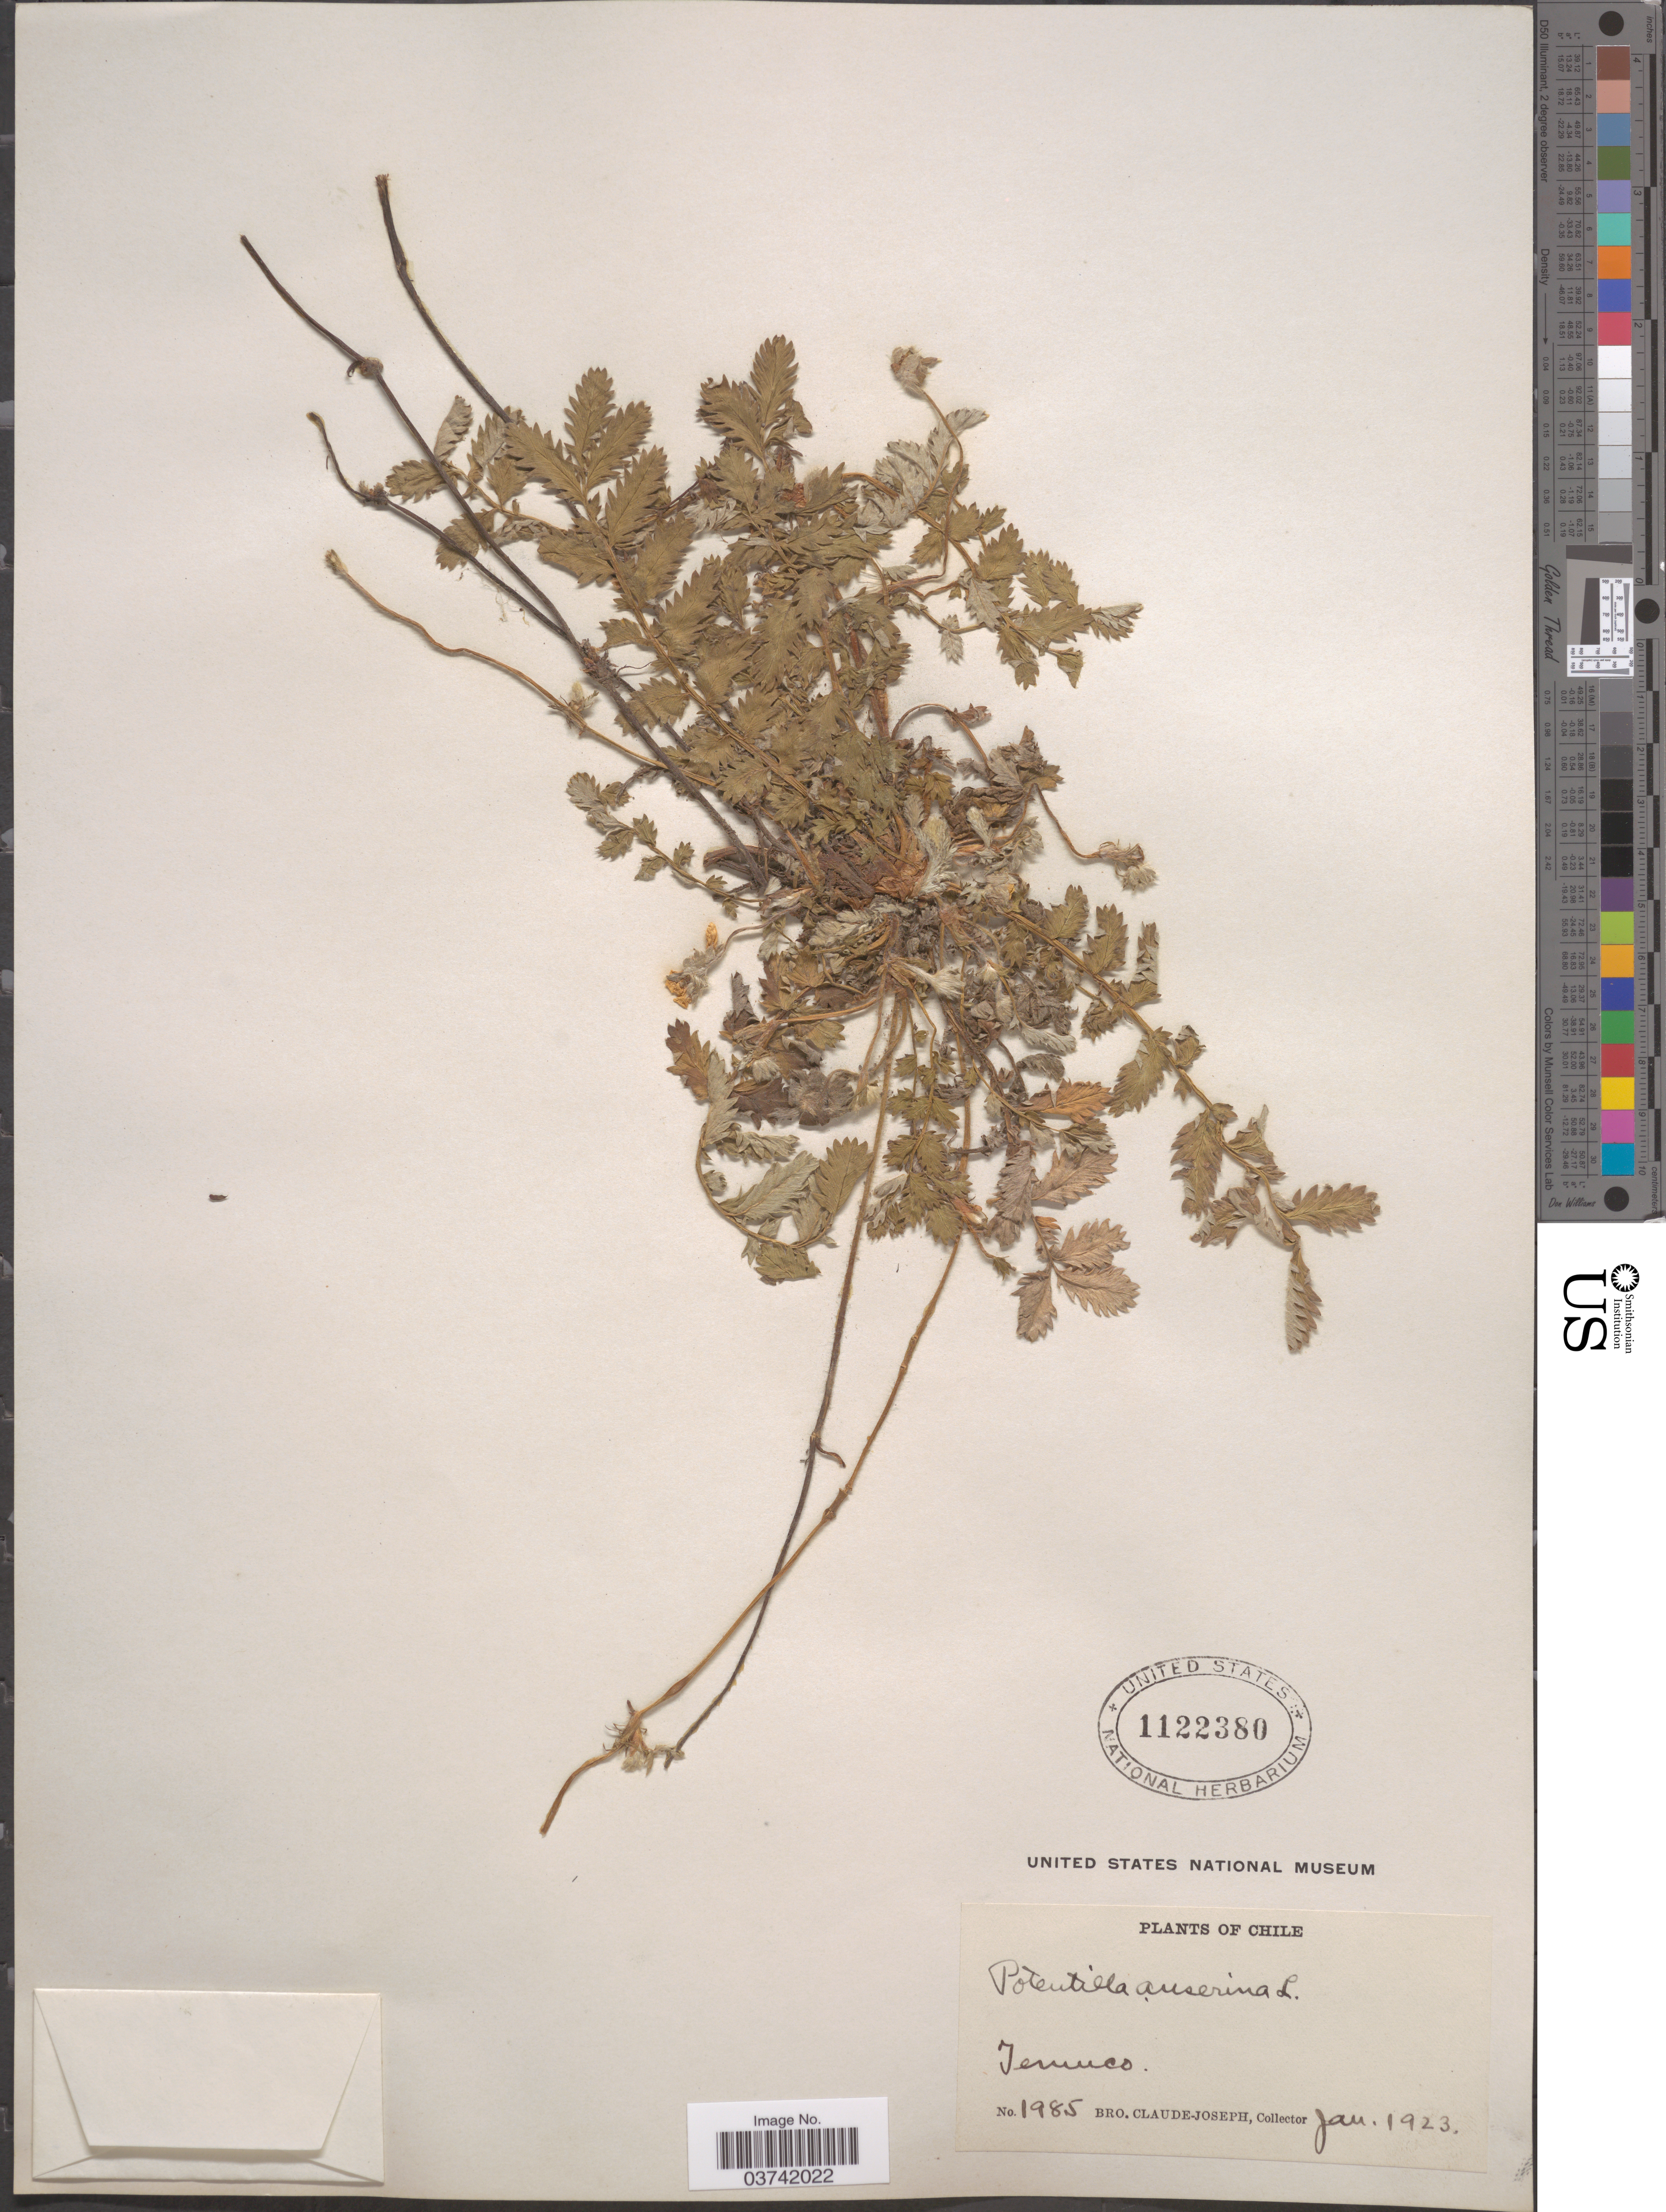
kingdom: Plantae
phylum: Tracheophyta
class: Magnoliopsida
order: Rosales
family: Rosaceae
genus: Potentilla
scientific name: Potentilla anserina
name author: L.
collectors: Bro. Claude-Joseph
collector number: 1985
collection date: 1923-01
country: Chile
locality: Temuco.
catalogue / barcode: US 1122380